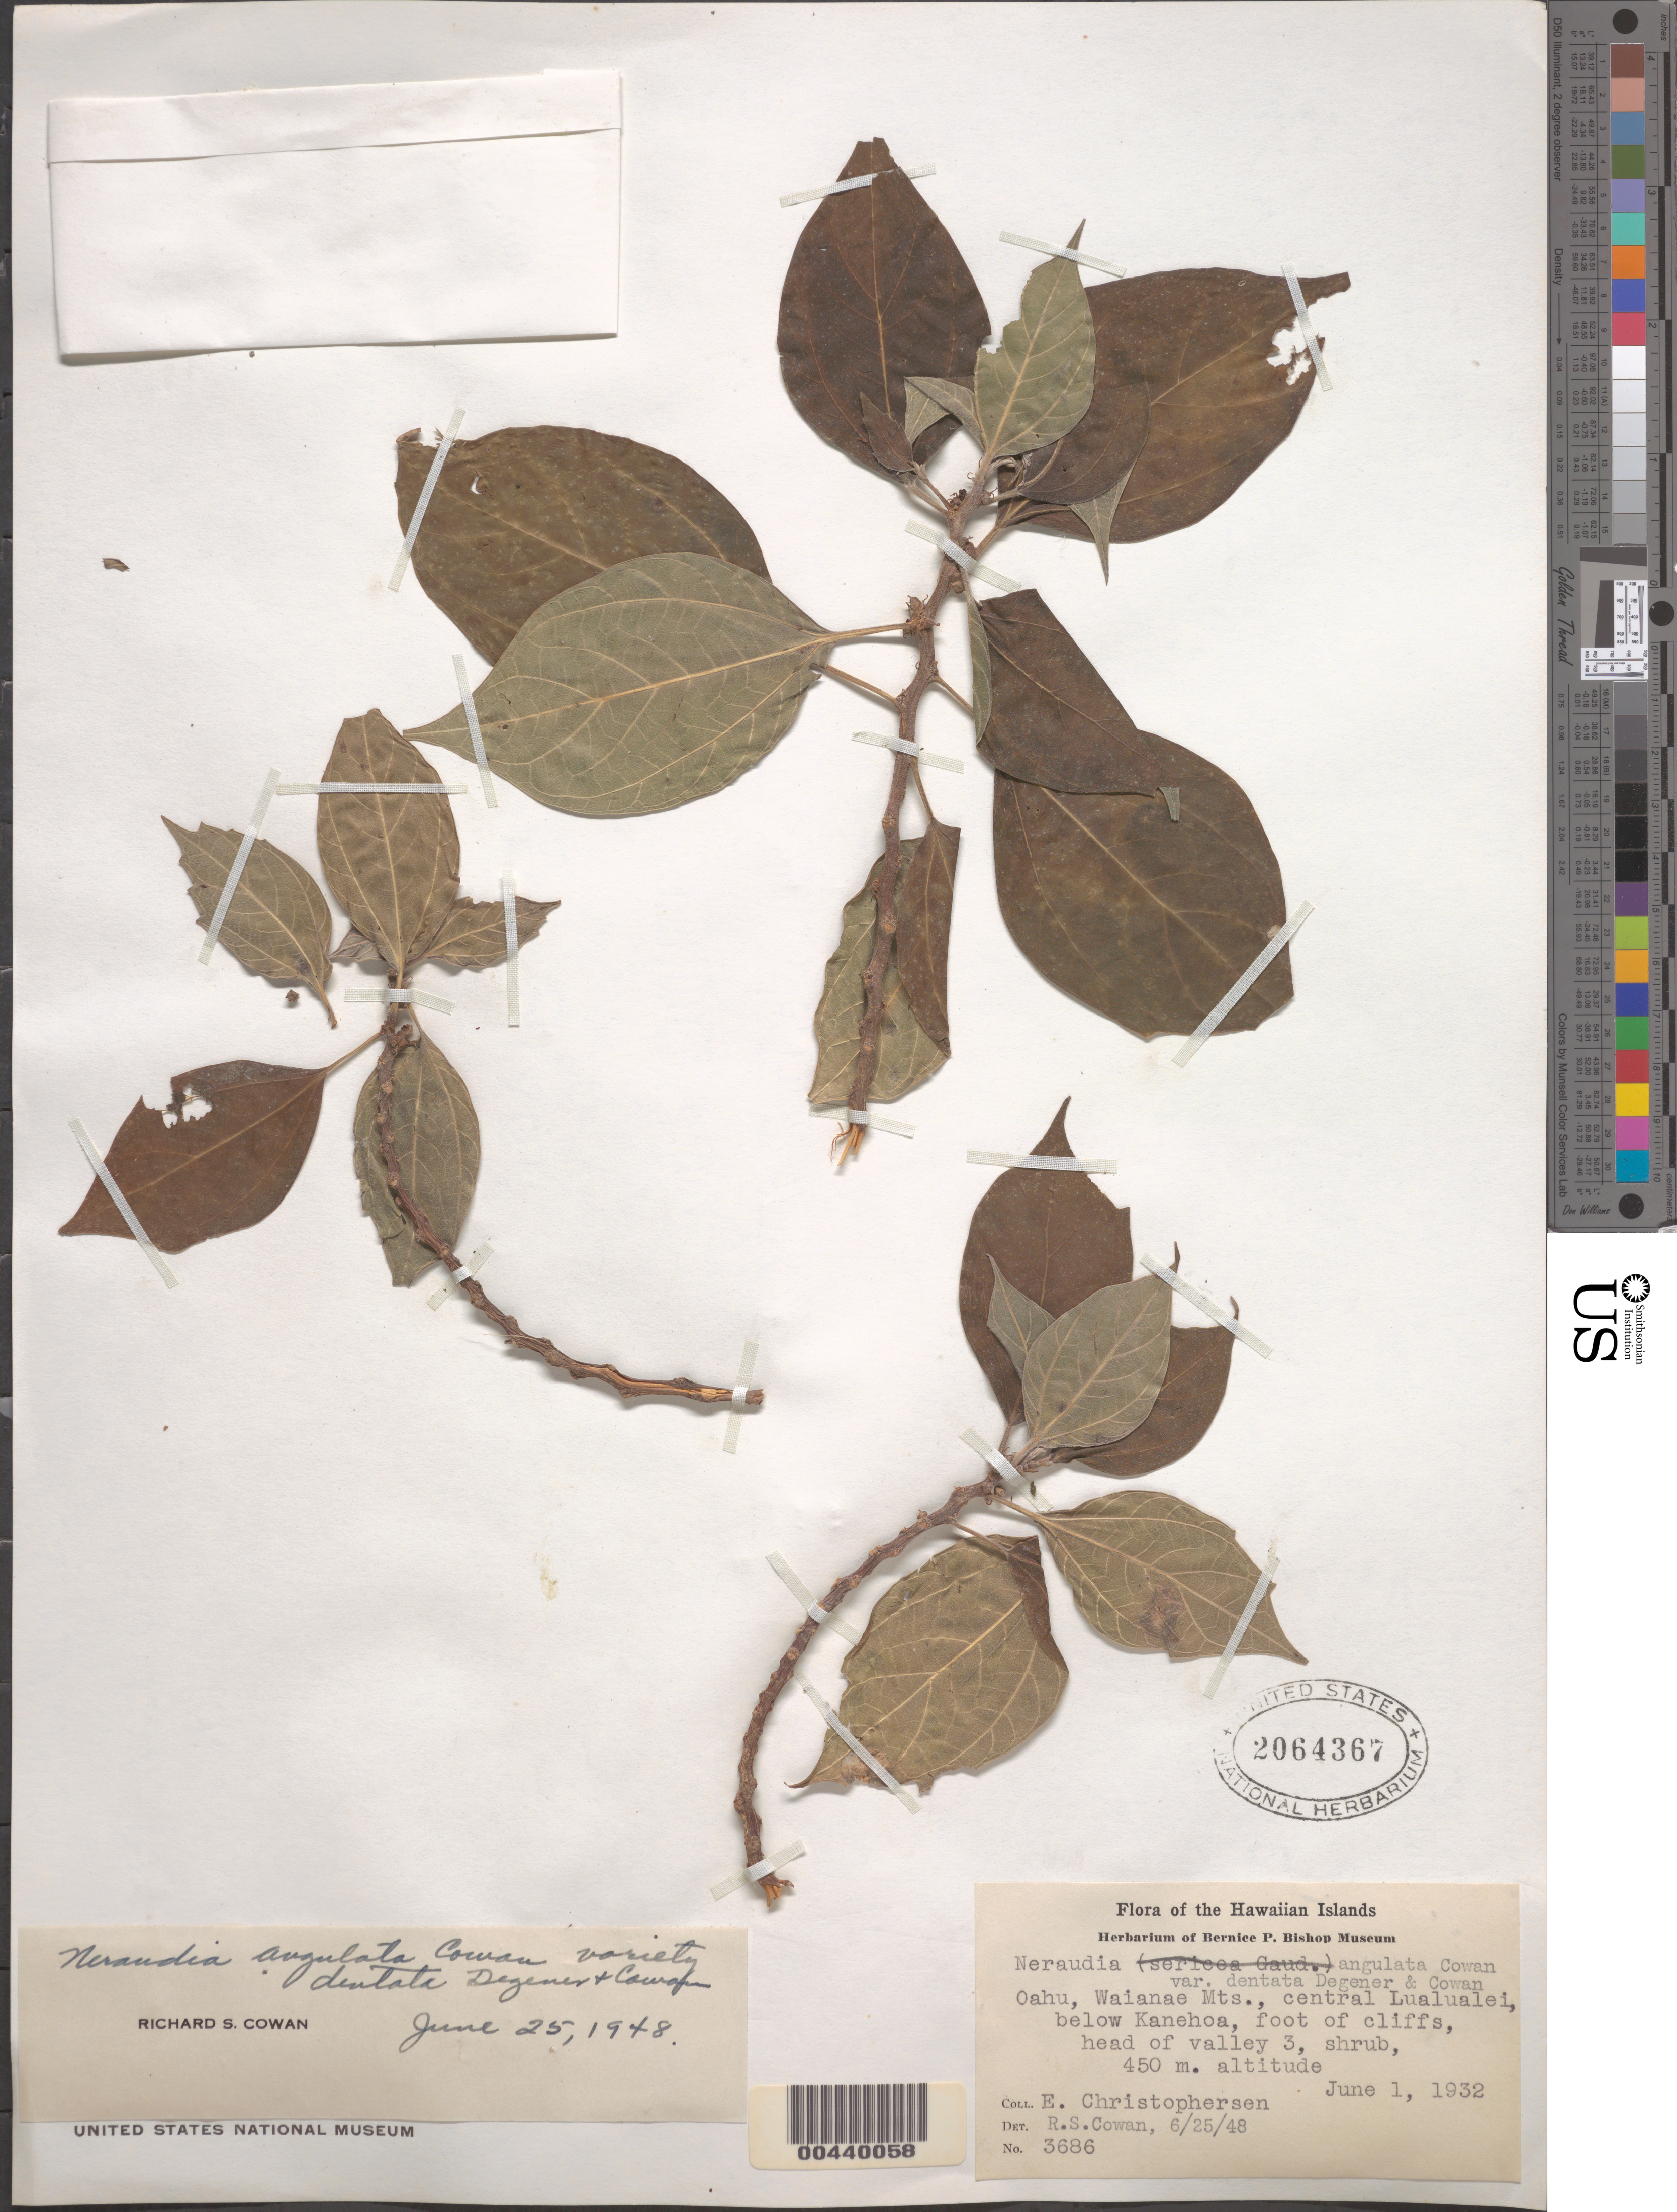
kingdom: Plantae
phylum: Tracheophyta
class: Magnoliopsida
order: Rosales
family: Urticaceae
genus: Neraudia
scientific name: Neraudia angulata var. dentata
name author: R.S. Cowan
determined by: Cowan, R. S.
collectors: E. Christophersen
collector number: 3686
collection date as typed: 1 Jun 1932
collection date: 1932-06-01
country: United States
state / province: Hawaii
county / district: Honolulu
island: Oahu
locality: Waianae Mountains, central Lualualei, below Kanehoa, foot of cliffs, head of valley 3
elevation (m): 450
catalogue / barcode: US 2064367